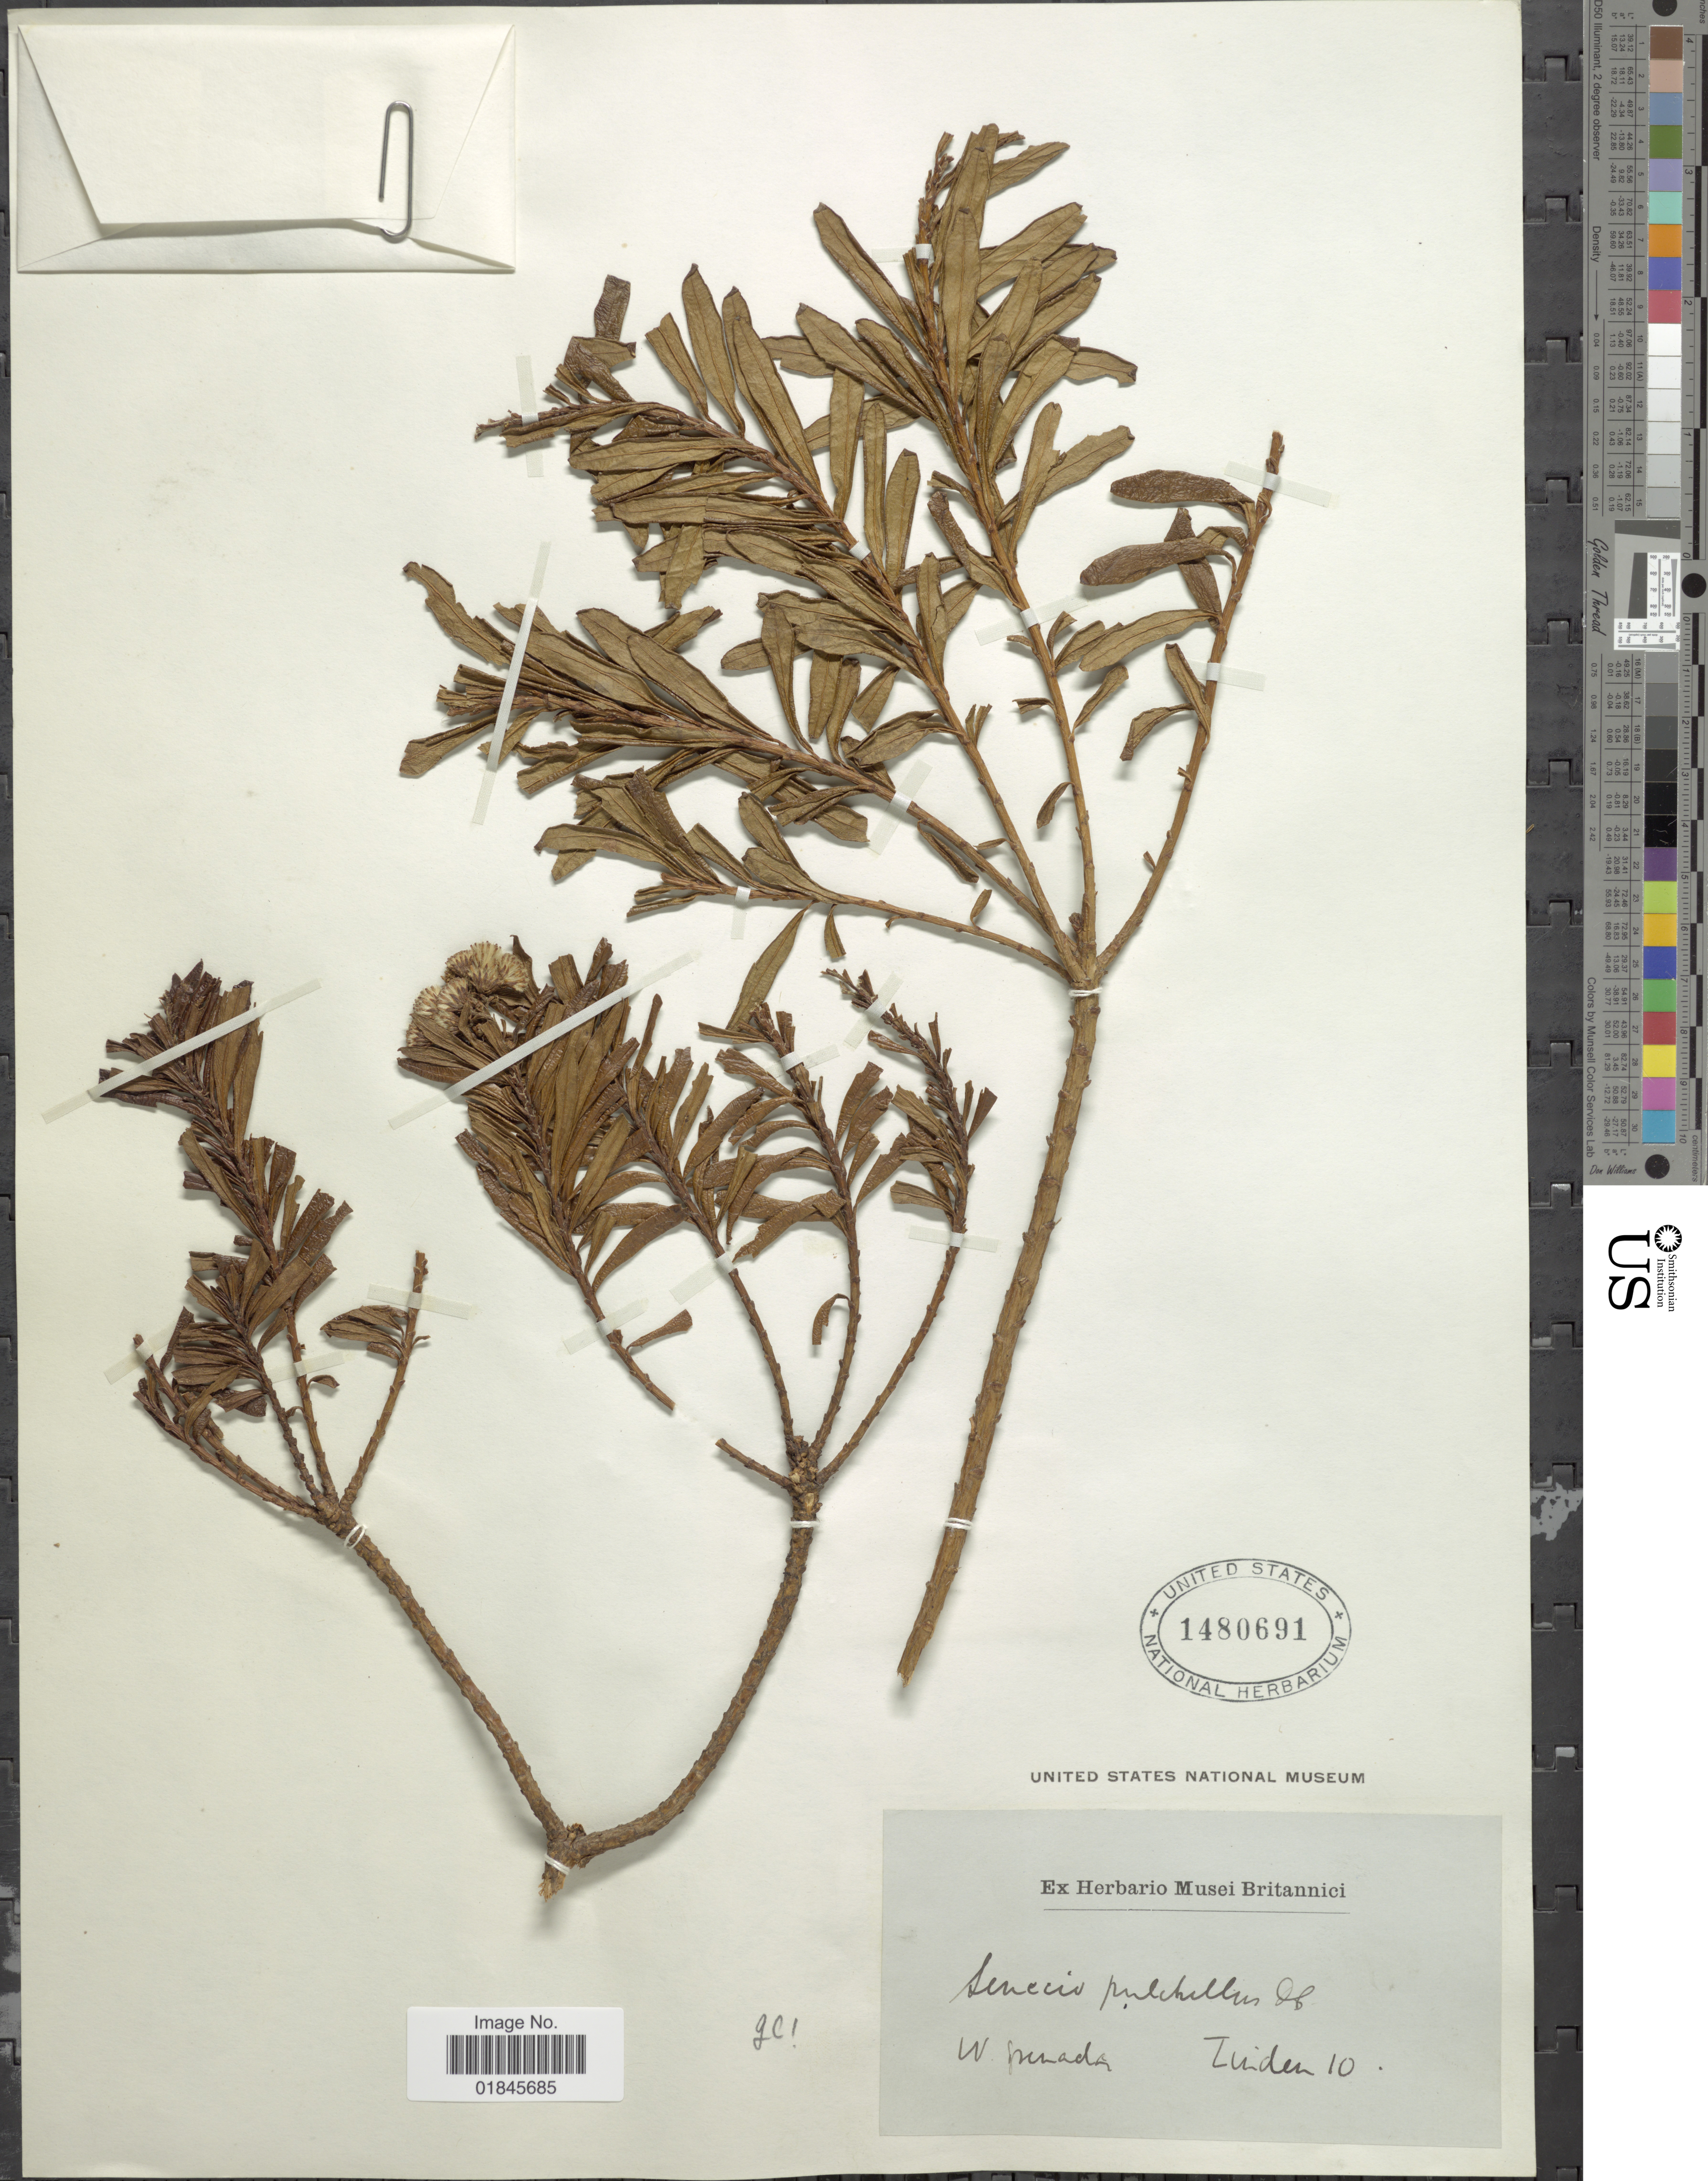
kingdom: Plantae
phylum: Tracheophyta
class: Magnoliopsida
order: Asterales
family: Asteraceae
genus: Pentacalia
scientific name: Pentacalia pulchella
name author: (Kunth) Cuatrec.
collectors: -- Linden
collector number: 10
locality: N. Grenada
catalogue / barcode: US 1480691